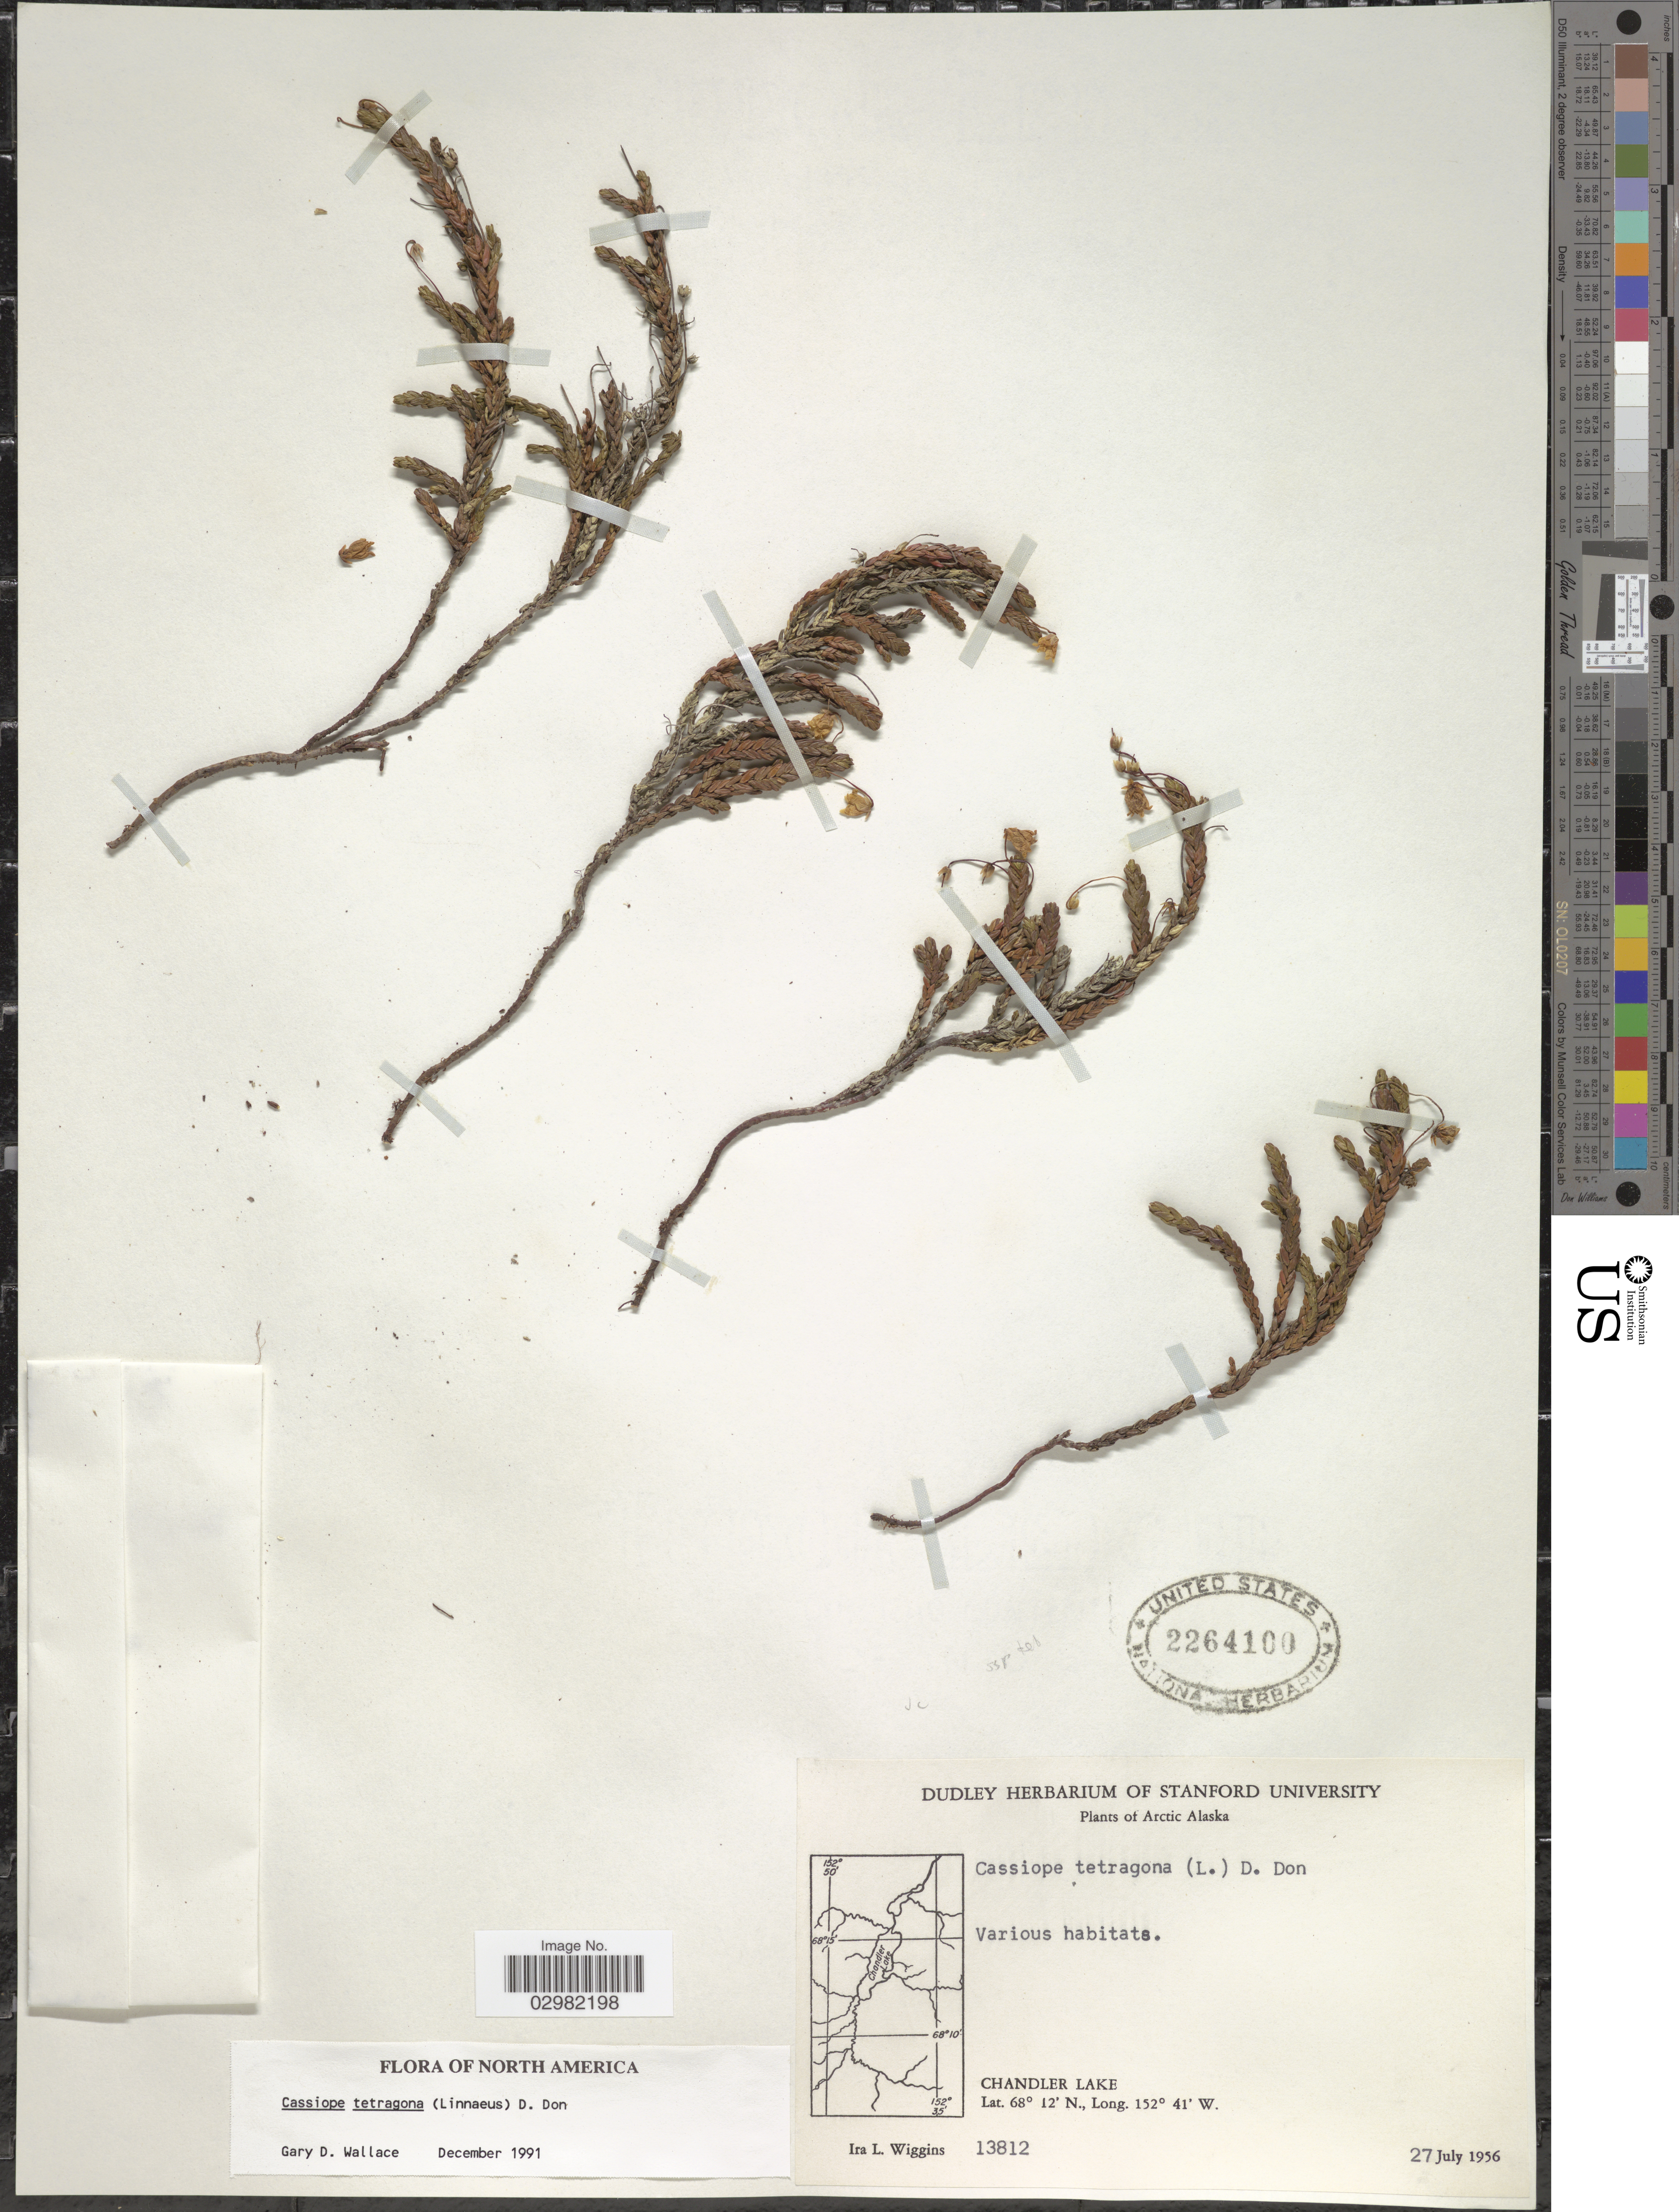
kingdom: Plantae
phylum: Tracheophyta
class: Magnoliopsida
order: Ericales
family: Ericaceae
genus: Cassiope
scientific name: Cassiope tetragona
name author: (L.) D. Don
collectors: I. L. Wiggins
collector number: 13812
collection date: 1956-07-27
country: United States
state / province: Alaska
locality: Arctic Alaska. Chandler Lake.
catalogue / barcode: US 2264100